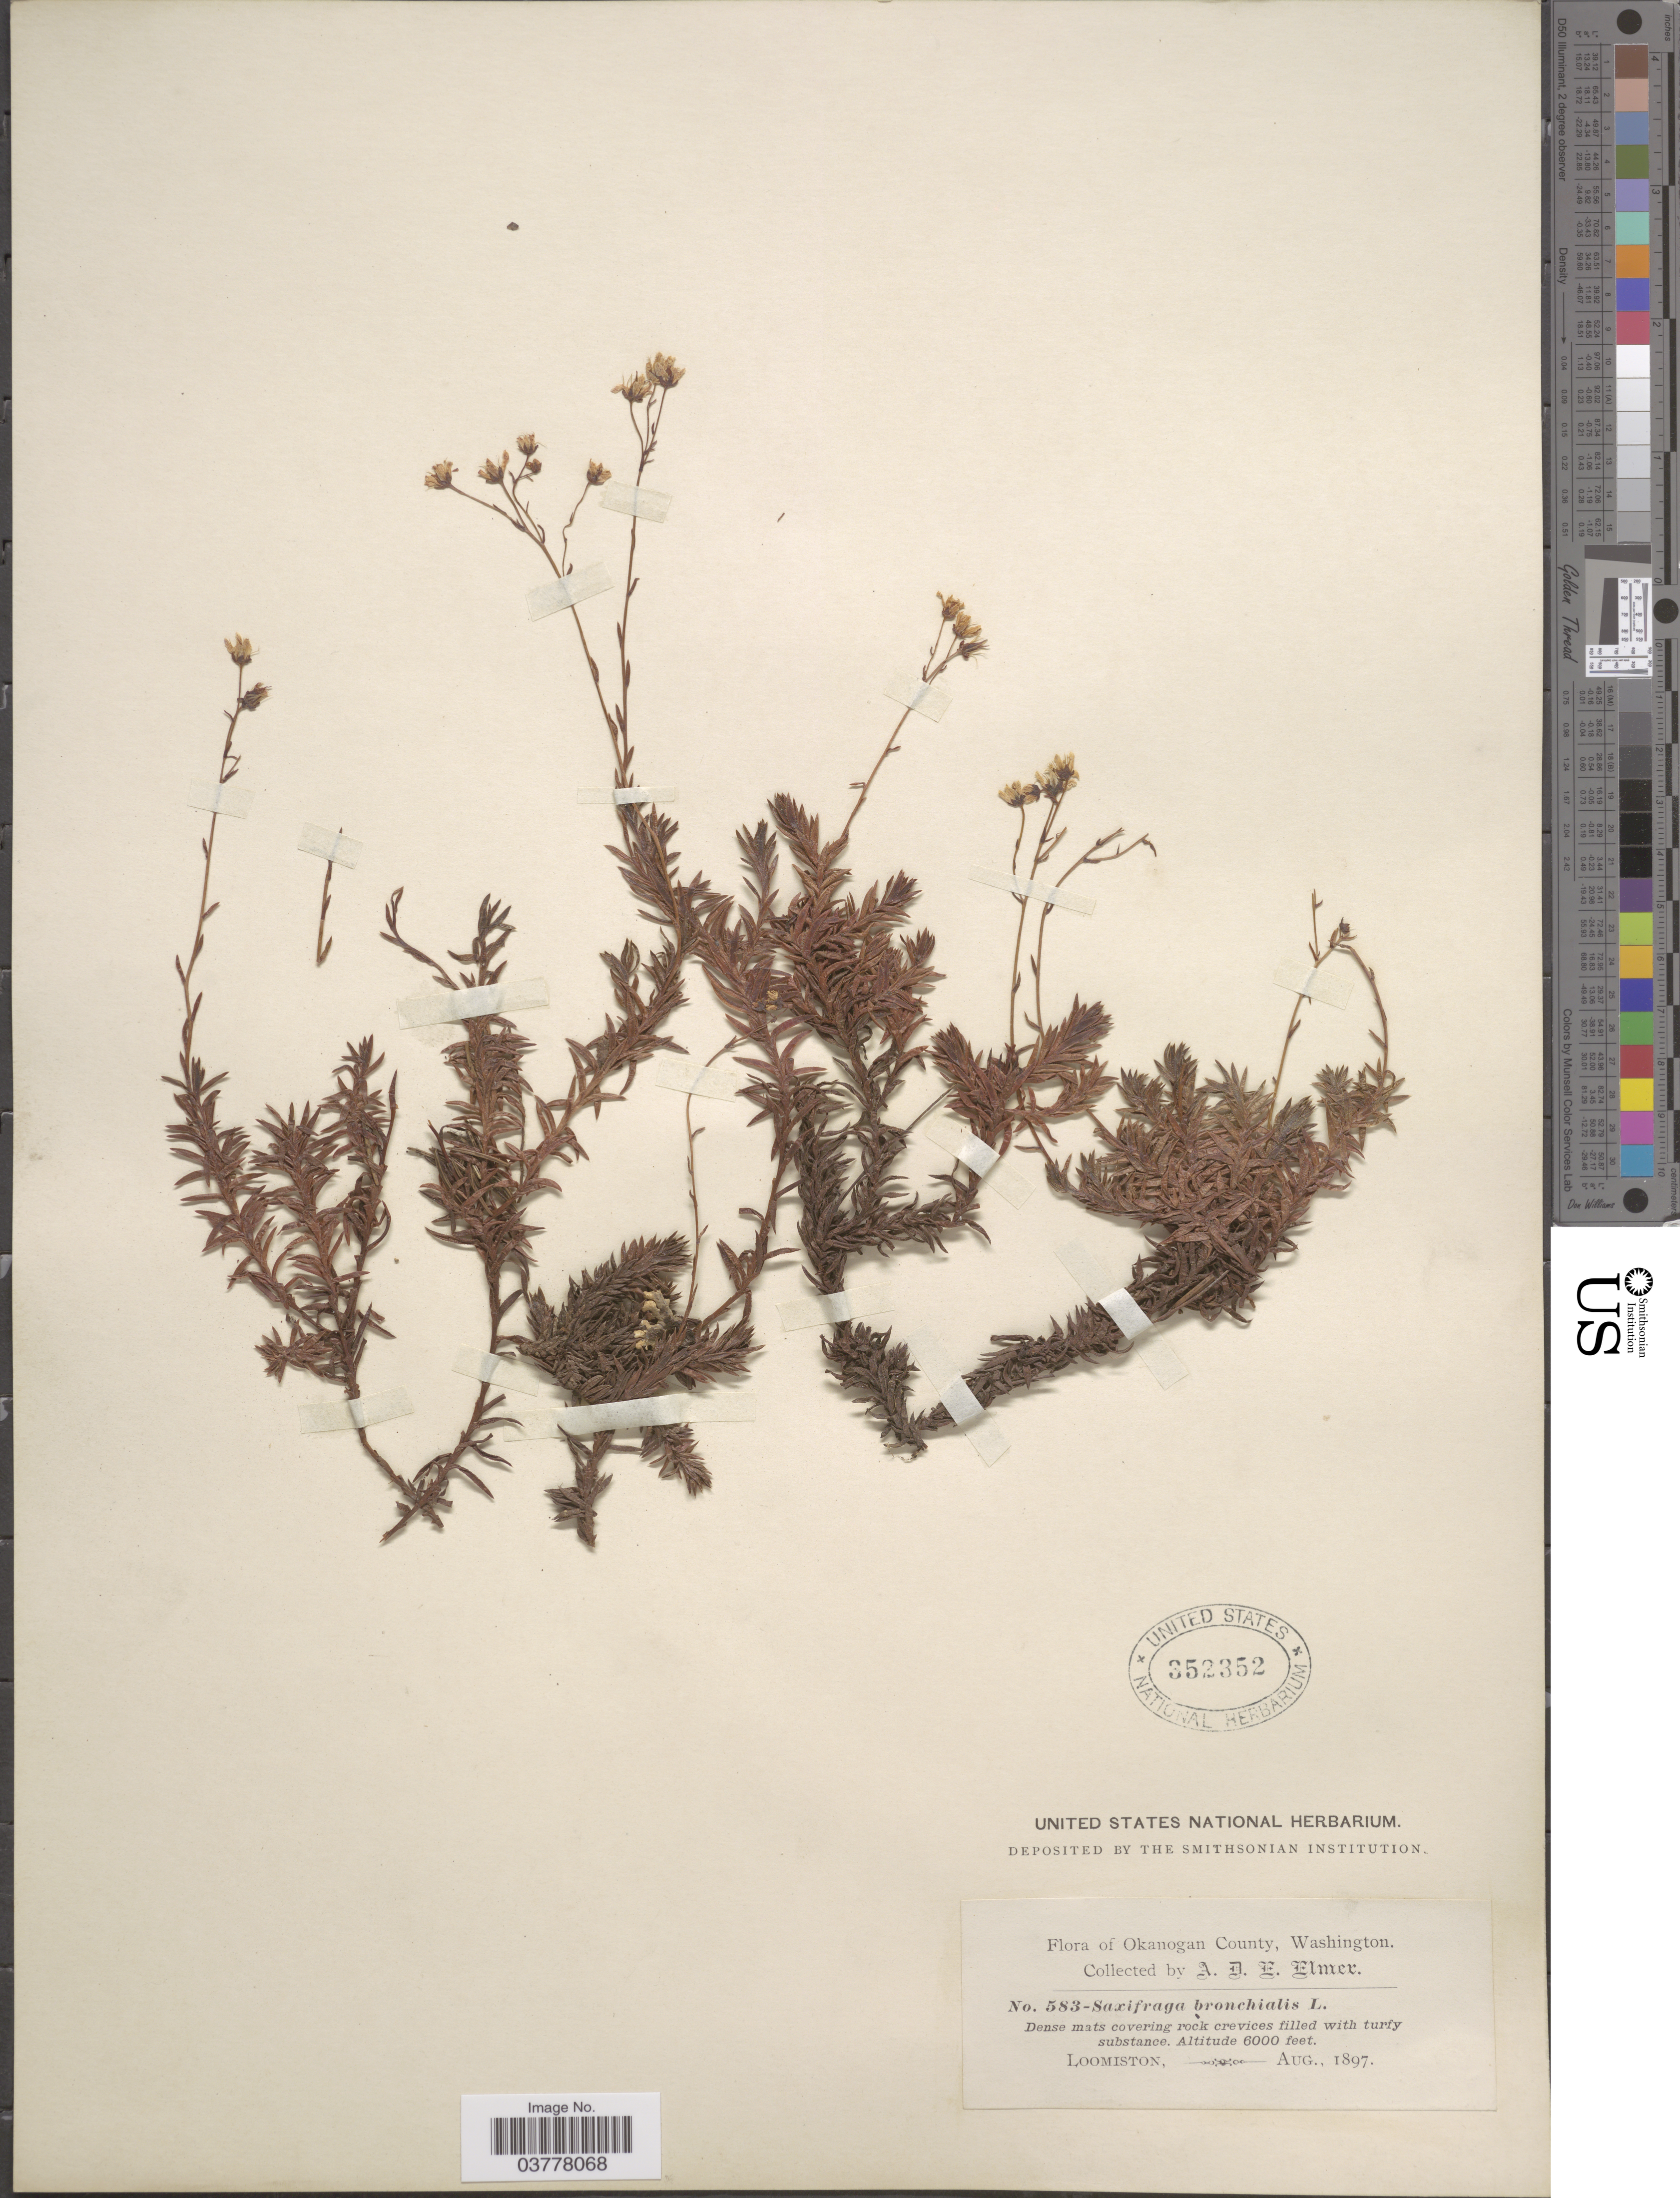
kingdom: Plantae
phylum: Tracheophyta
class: Magnoliopsida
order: Saxifragales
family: Saxifragaceae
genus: Saxifraga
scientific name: Saxifraga bronchialis subsp. austromontana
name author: (Wiegand) Piper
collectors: A. D. E. Elmer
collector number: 583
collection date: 1897-08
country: United States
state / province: Washington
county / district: Okanogan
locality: Okanogan County. Loomiston.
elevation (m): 1829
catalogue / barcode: US 352352